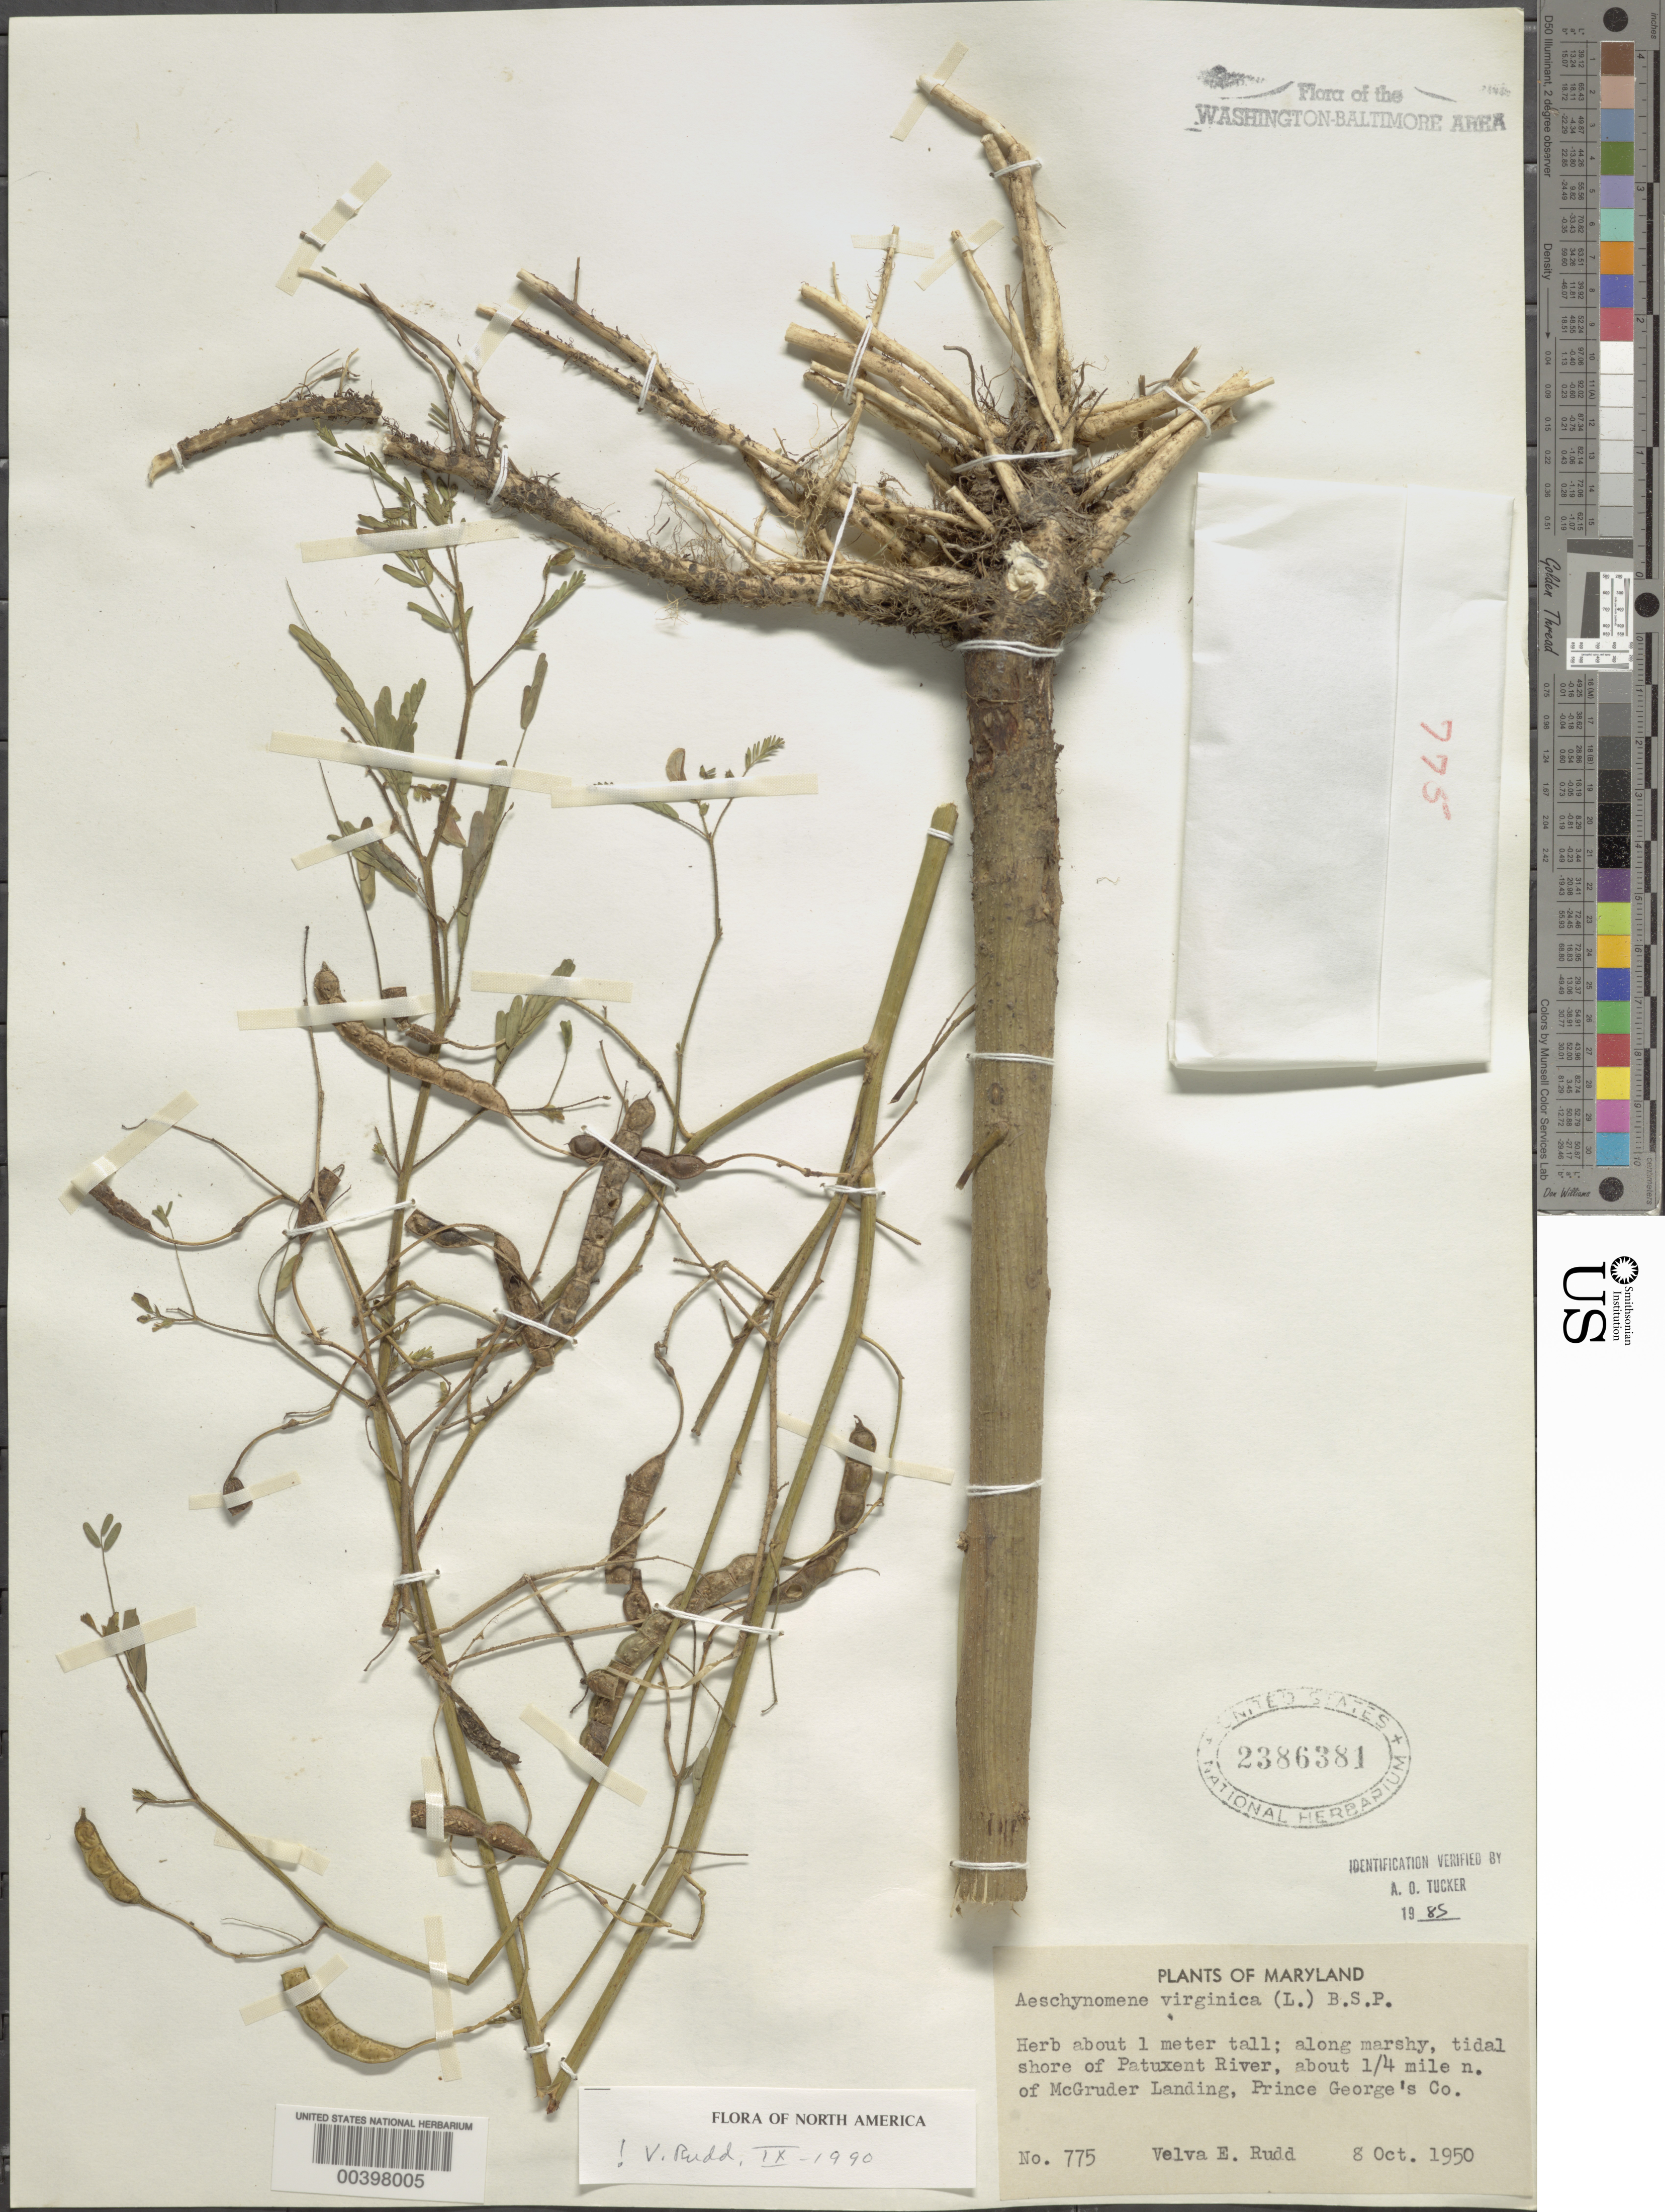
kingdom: Plantae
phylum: Tracheophyta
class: Magnoliopsida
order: Fabales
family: Fabaceae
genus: Aeschynomene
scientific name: Aeschynomene virginica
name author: (L.) Britton, Stearns & Poggenb.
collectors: V. E. Rudd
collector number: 775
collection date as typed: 08 Oct 1950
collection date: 1950-10-08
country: United States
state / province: Maryland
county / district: Prince George's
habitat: Marshy tidal shore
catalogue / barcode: US 2386381